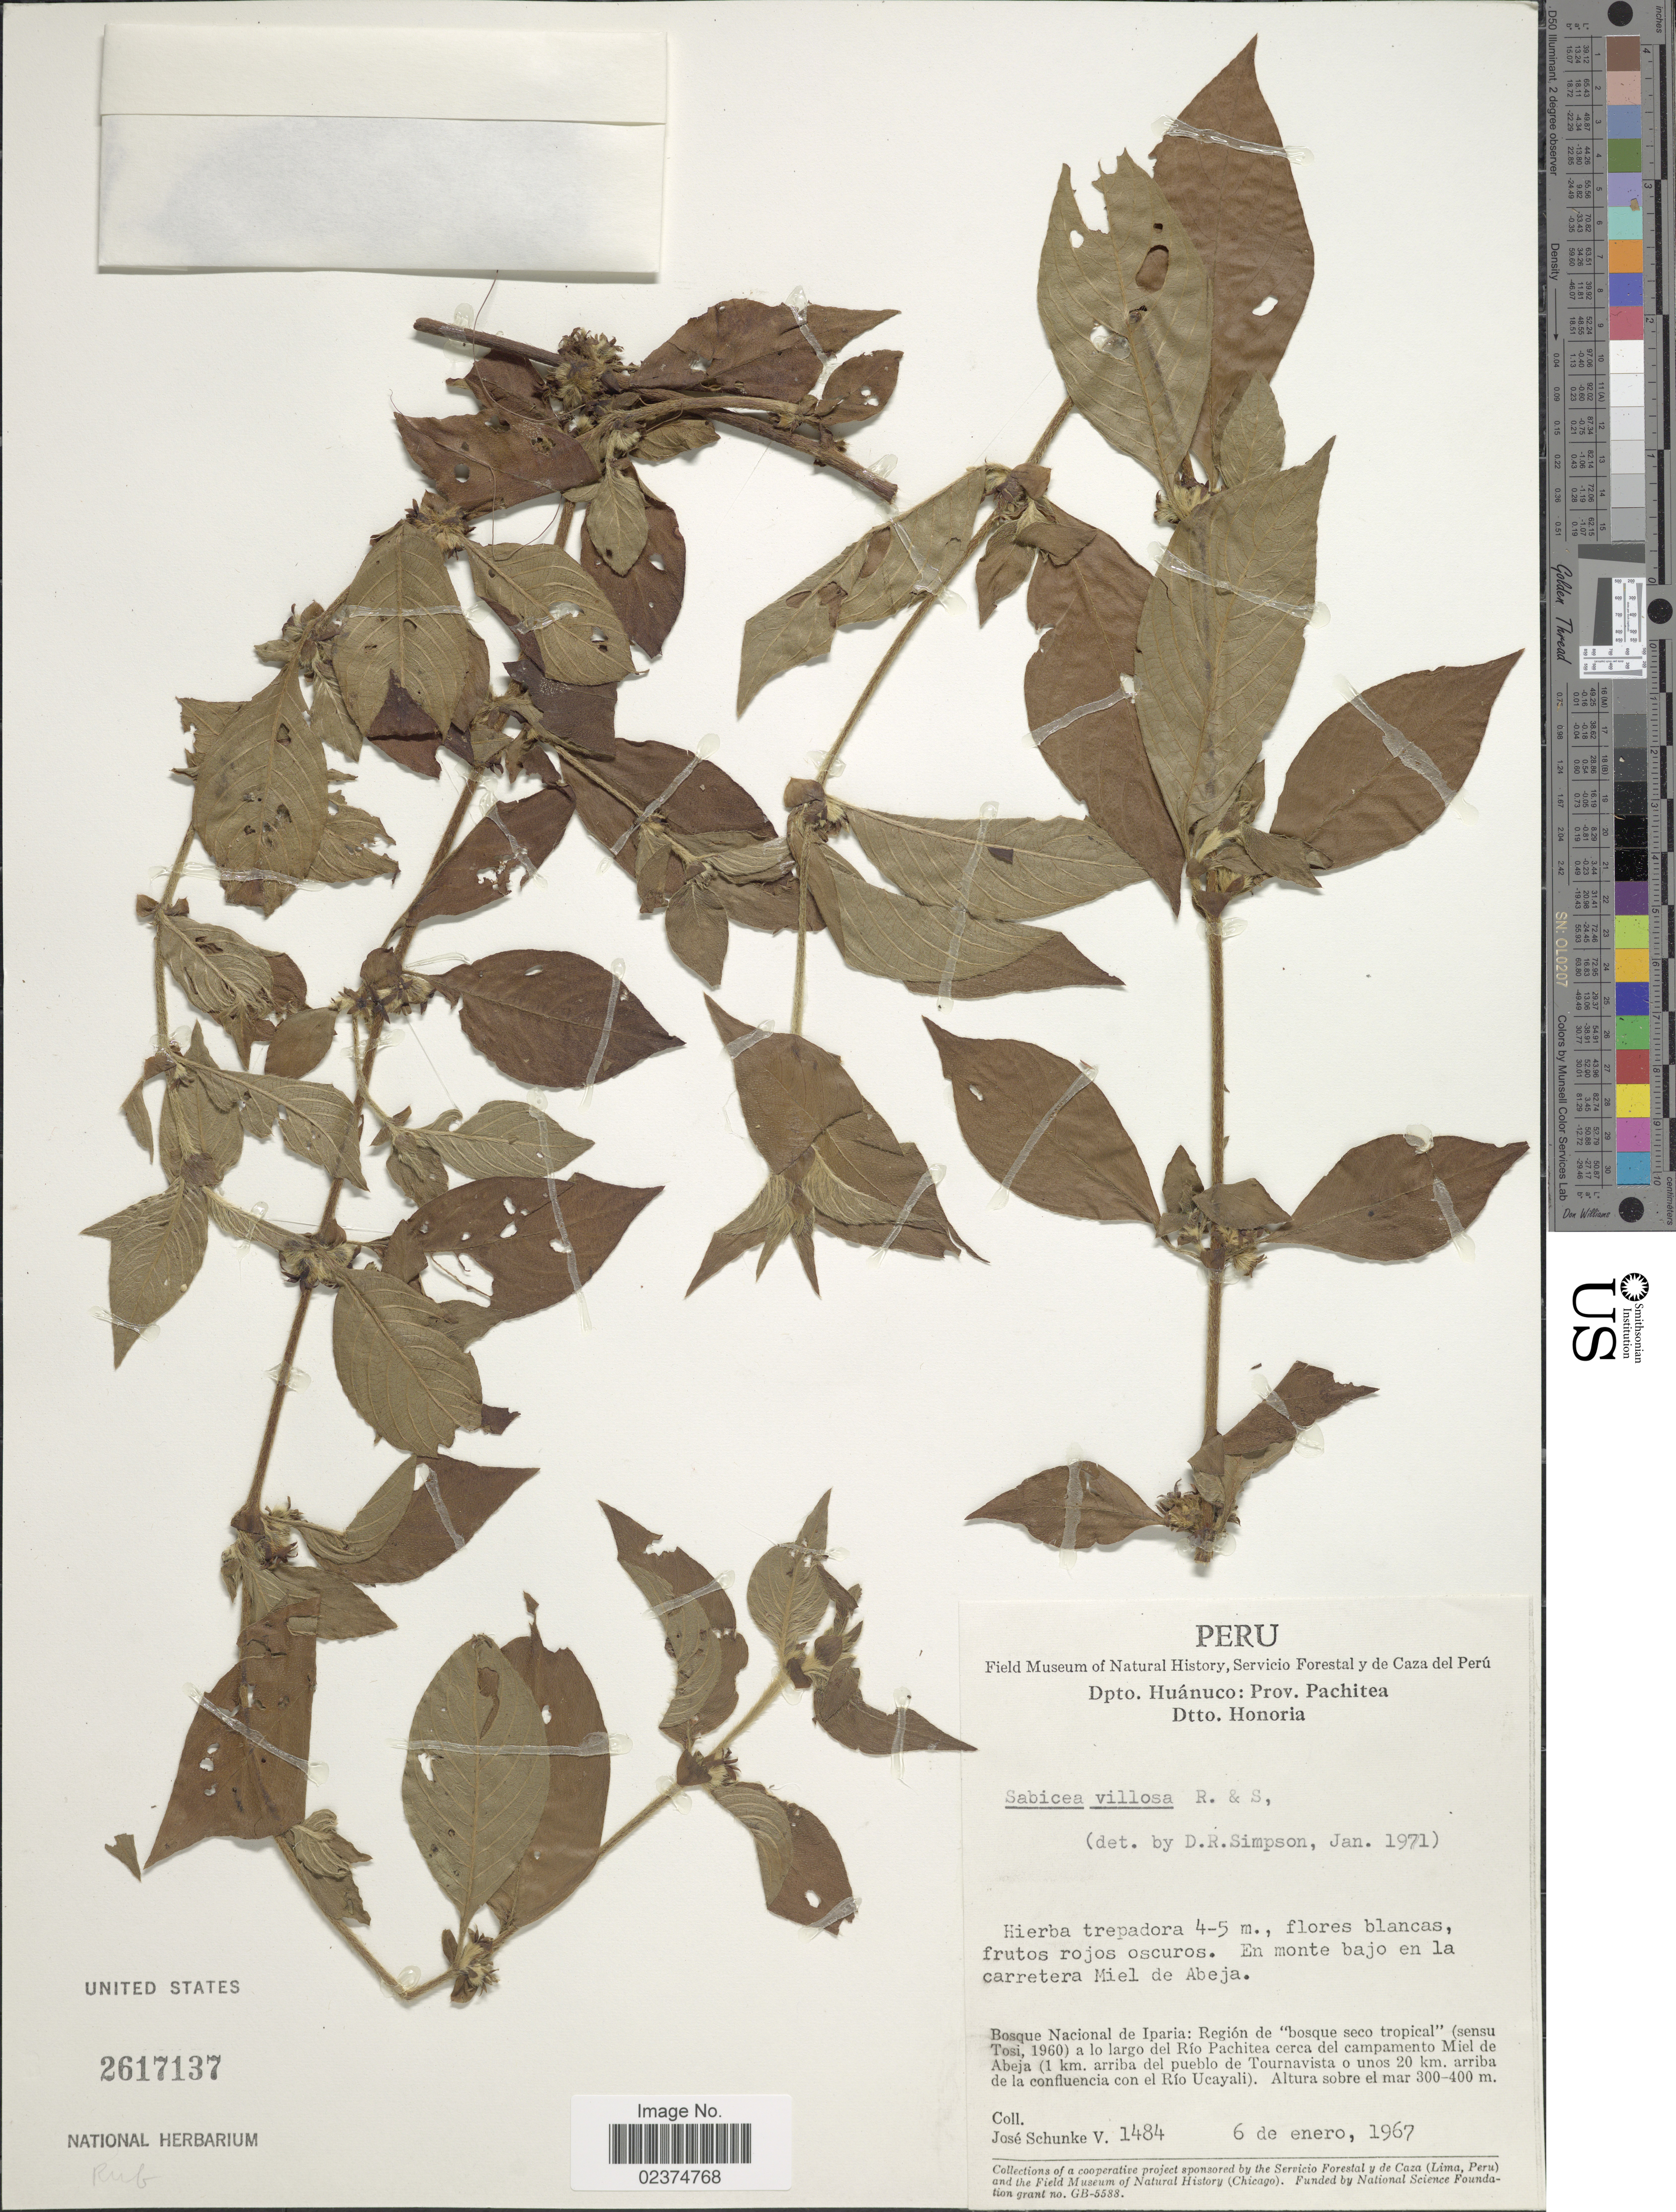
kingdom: Plantae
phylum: Tracheophyta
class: Magnoliopsida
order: Gentianales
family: Rubiaceae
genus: Sabicea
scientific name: Sabicea villosa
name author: Willd. ex Roem. & Schult.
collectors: J. Schunke Vigo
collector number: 1484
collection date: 1967-01-06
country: Peru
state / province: Huánuco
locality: Dpto. Huanuco: Prov. Pachitea. Dtto. Honoria. Bosque Nacional de Iparia: Region de "bosque seco tropical"(sensu Tosi, 1960) a lo largo del Rio Pachitea cerca del campamento Miel de Abeja (1 km. arriba del pueblo de Tournavista o unos 20 km. arriba de la confluencia con el Rio Ucayali)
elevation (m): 300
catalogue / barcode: US 2617137